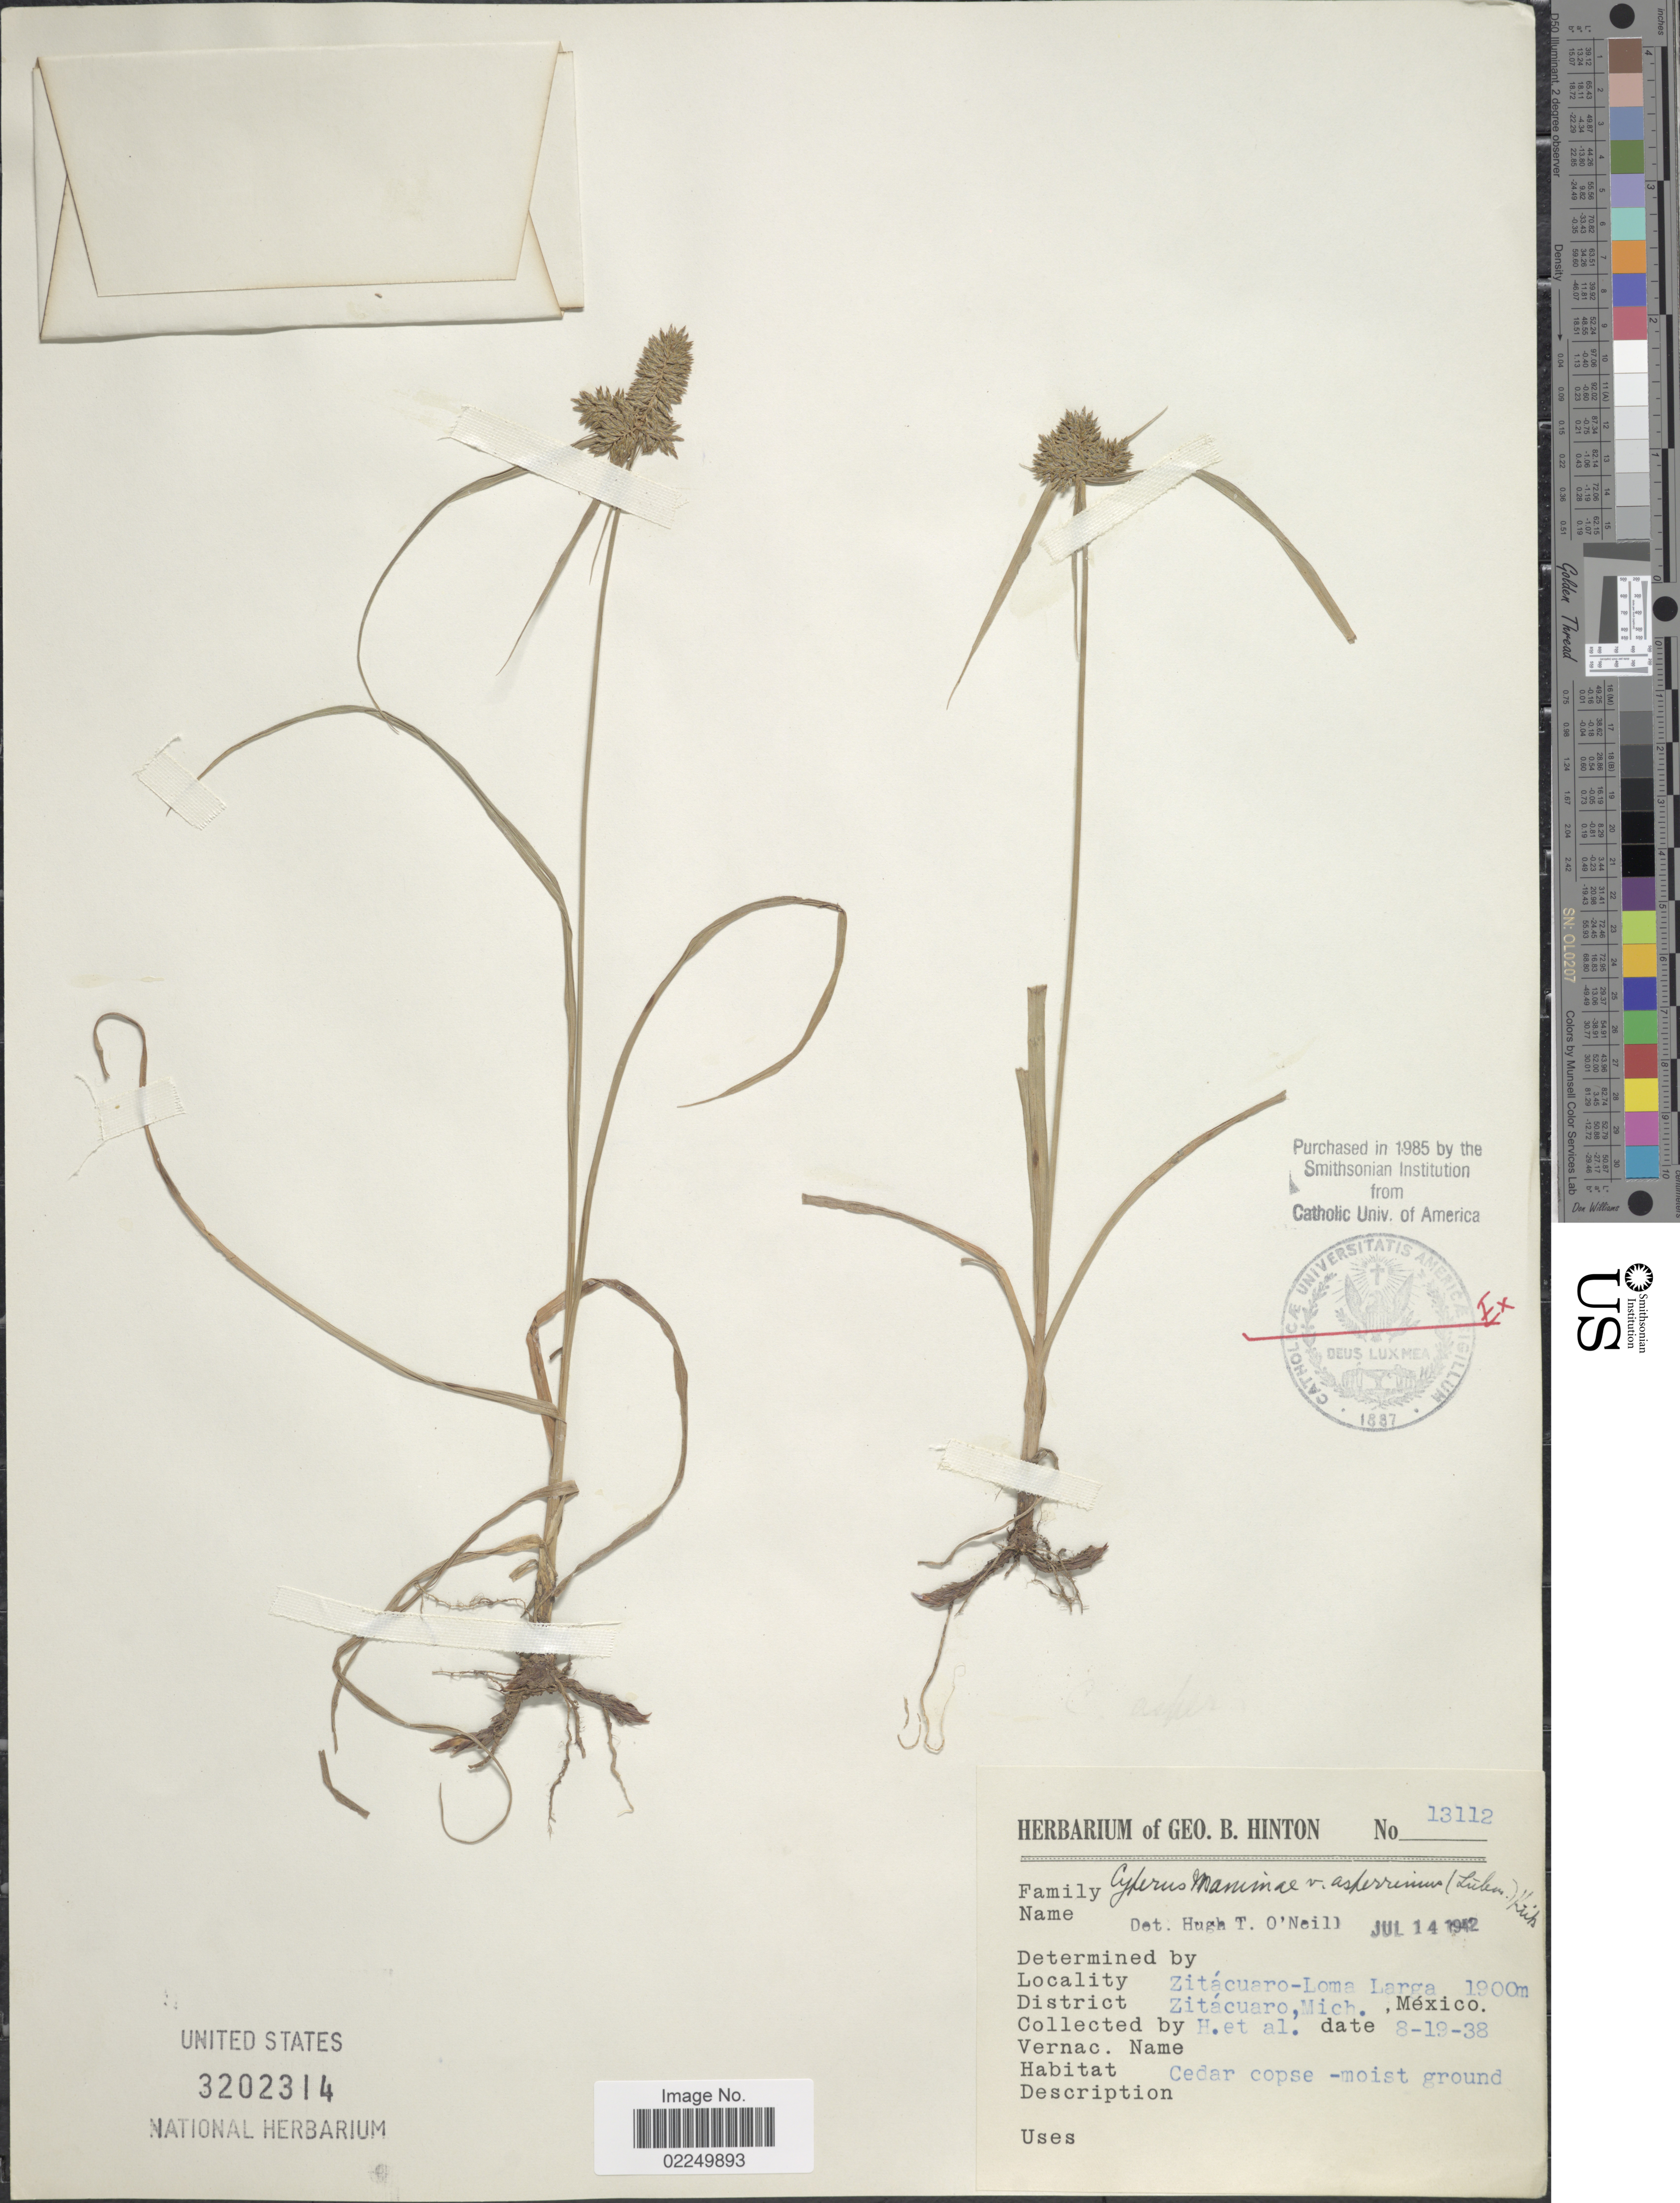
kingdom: Plantae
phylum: Tracheophyta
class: Liliopsida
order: Poales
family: Cyperaceae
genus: Cyperus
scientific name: Cyperus manimae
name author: Kunth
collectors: G. B. Hinton & et al.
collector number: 13112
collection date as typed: Transcribed d/m/y: 19/8/38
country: Mexico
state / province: Durango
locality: Zitacuaro- Loma Larga, District Zitacuaro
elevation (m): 1900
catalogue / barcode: US 3202314